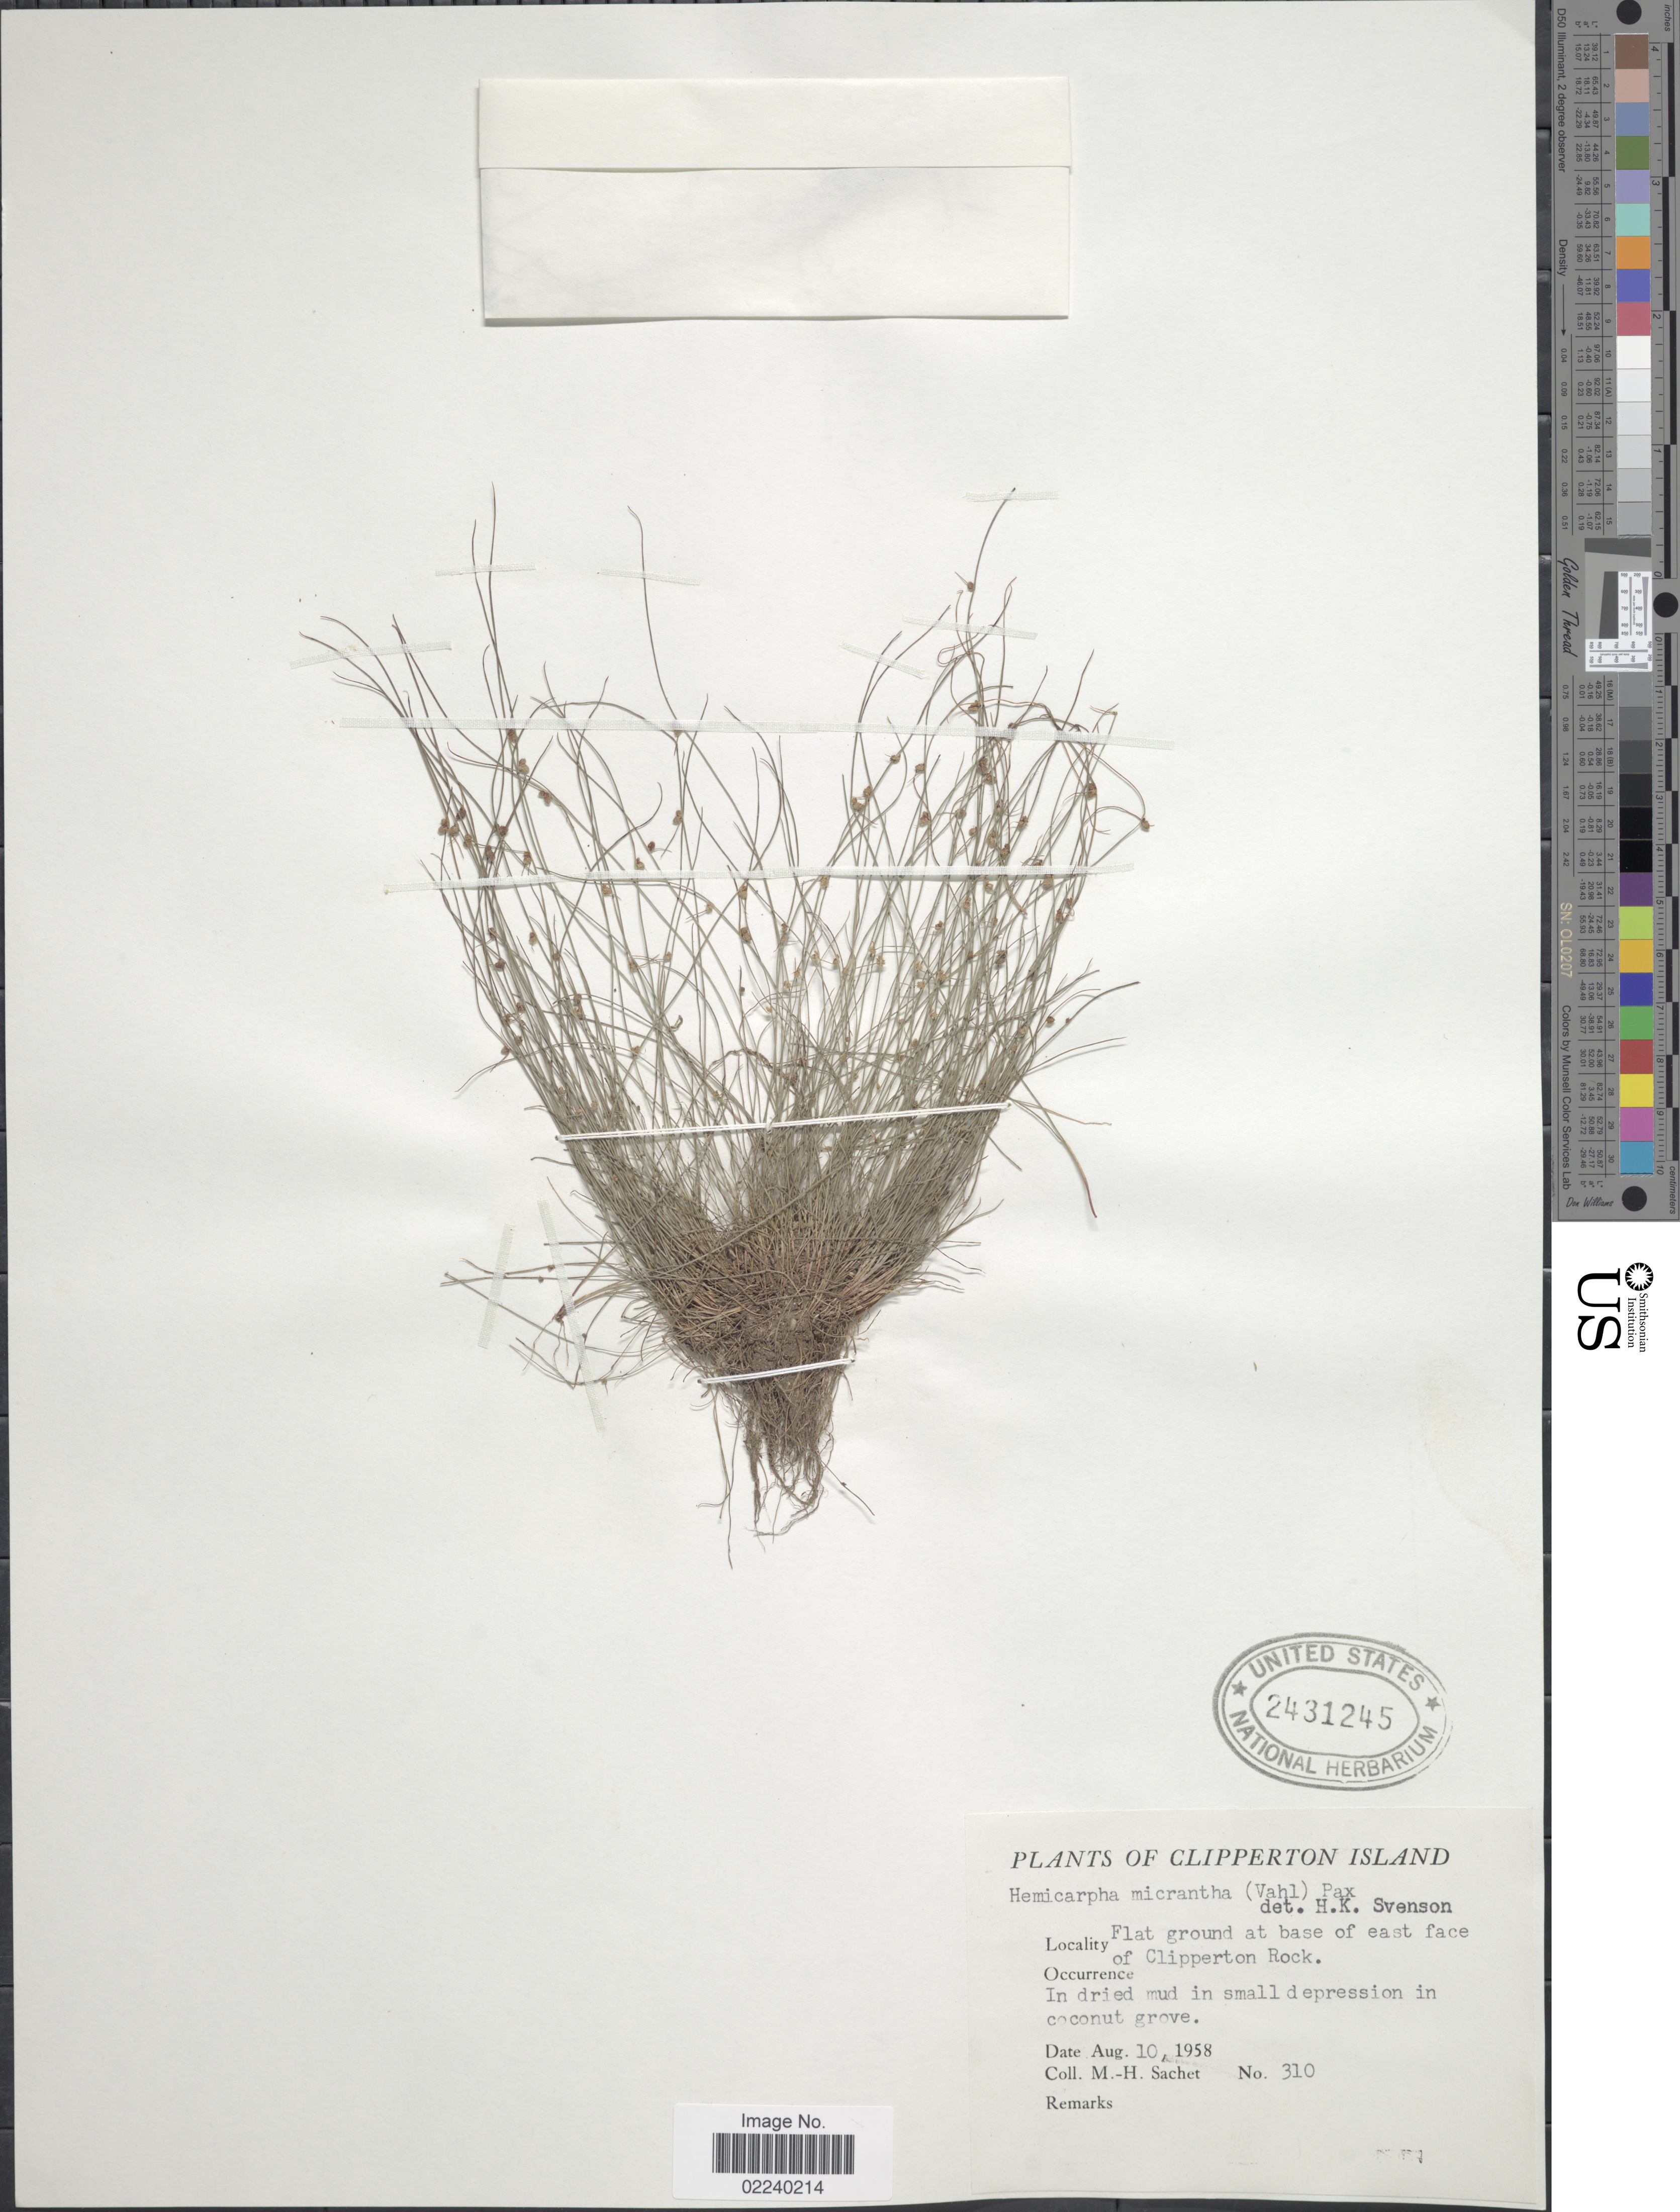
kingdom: Plantae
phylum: Tracheophyta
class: Liliopsida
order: Poales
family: Cyperaceae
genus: Cyperus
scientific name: Cyperus subsquarrosus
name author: (Muhl.) Bauters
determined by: Strong, Mark T., (BOT), Smithsonian Institution - National Museum of Natural History (UNITED STATES)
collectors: M.-H. Sachet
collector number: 310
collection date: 1958-08-10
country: Central Am. Pac. Islands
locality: Clipperton Island, Flat ground at base of east face of Clipperton Rock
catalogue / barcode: US 2431245